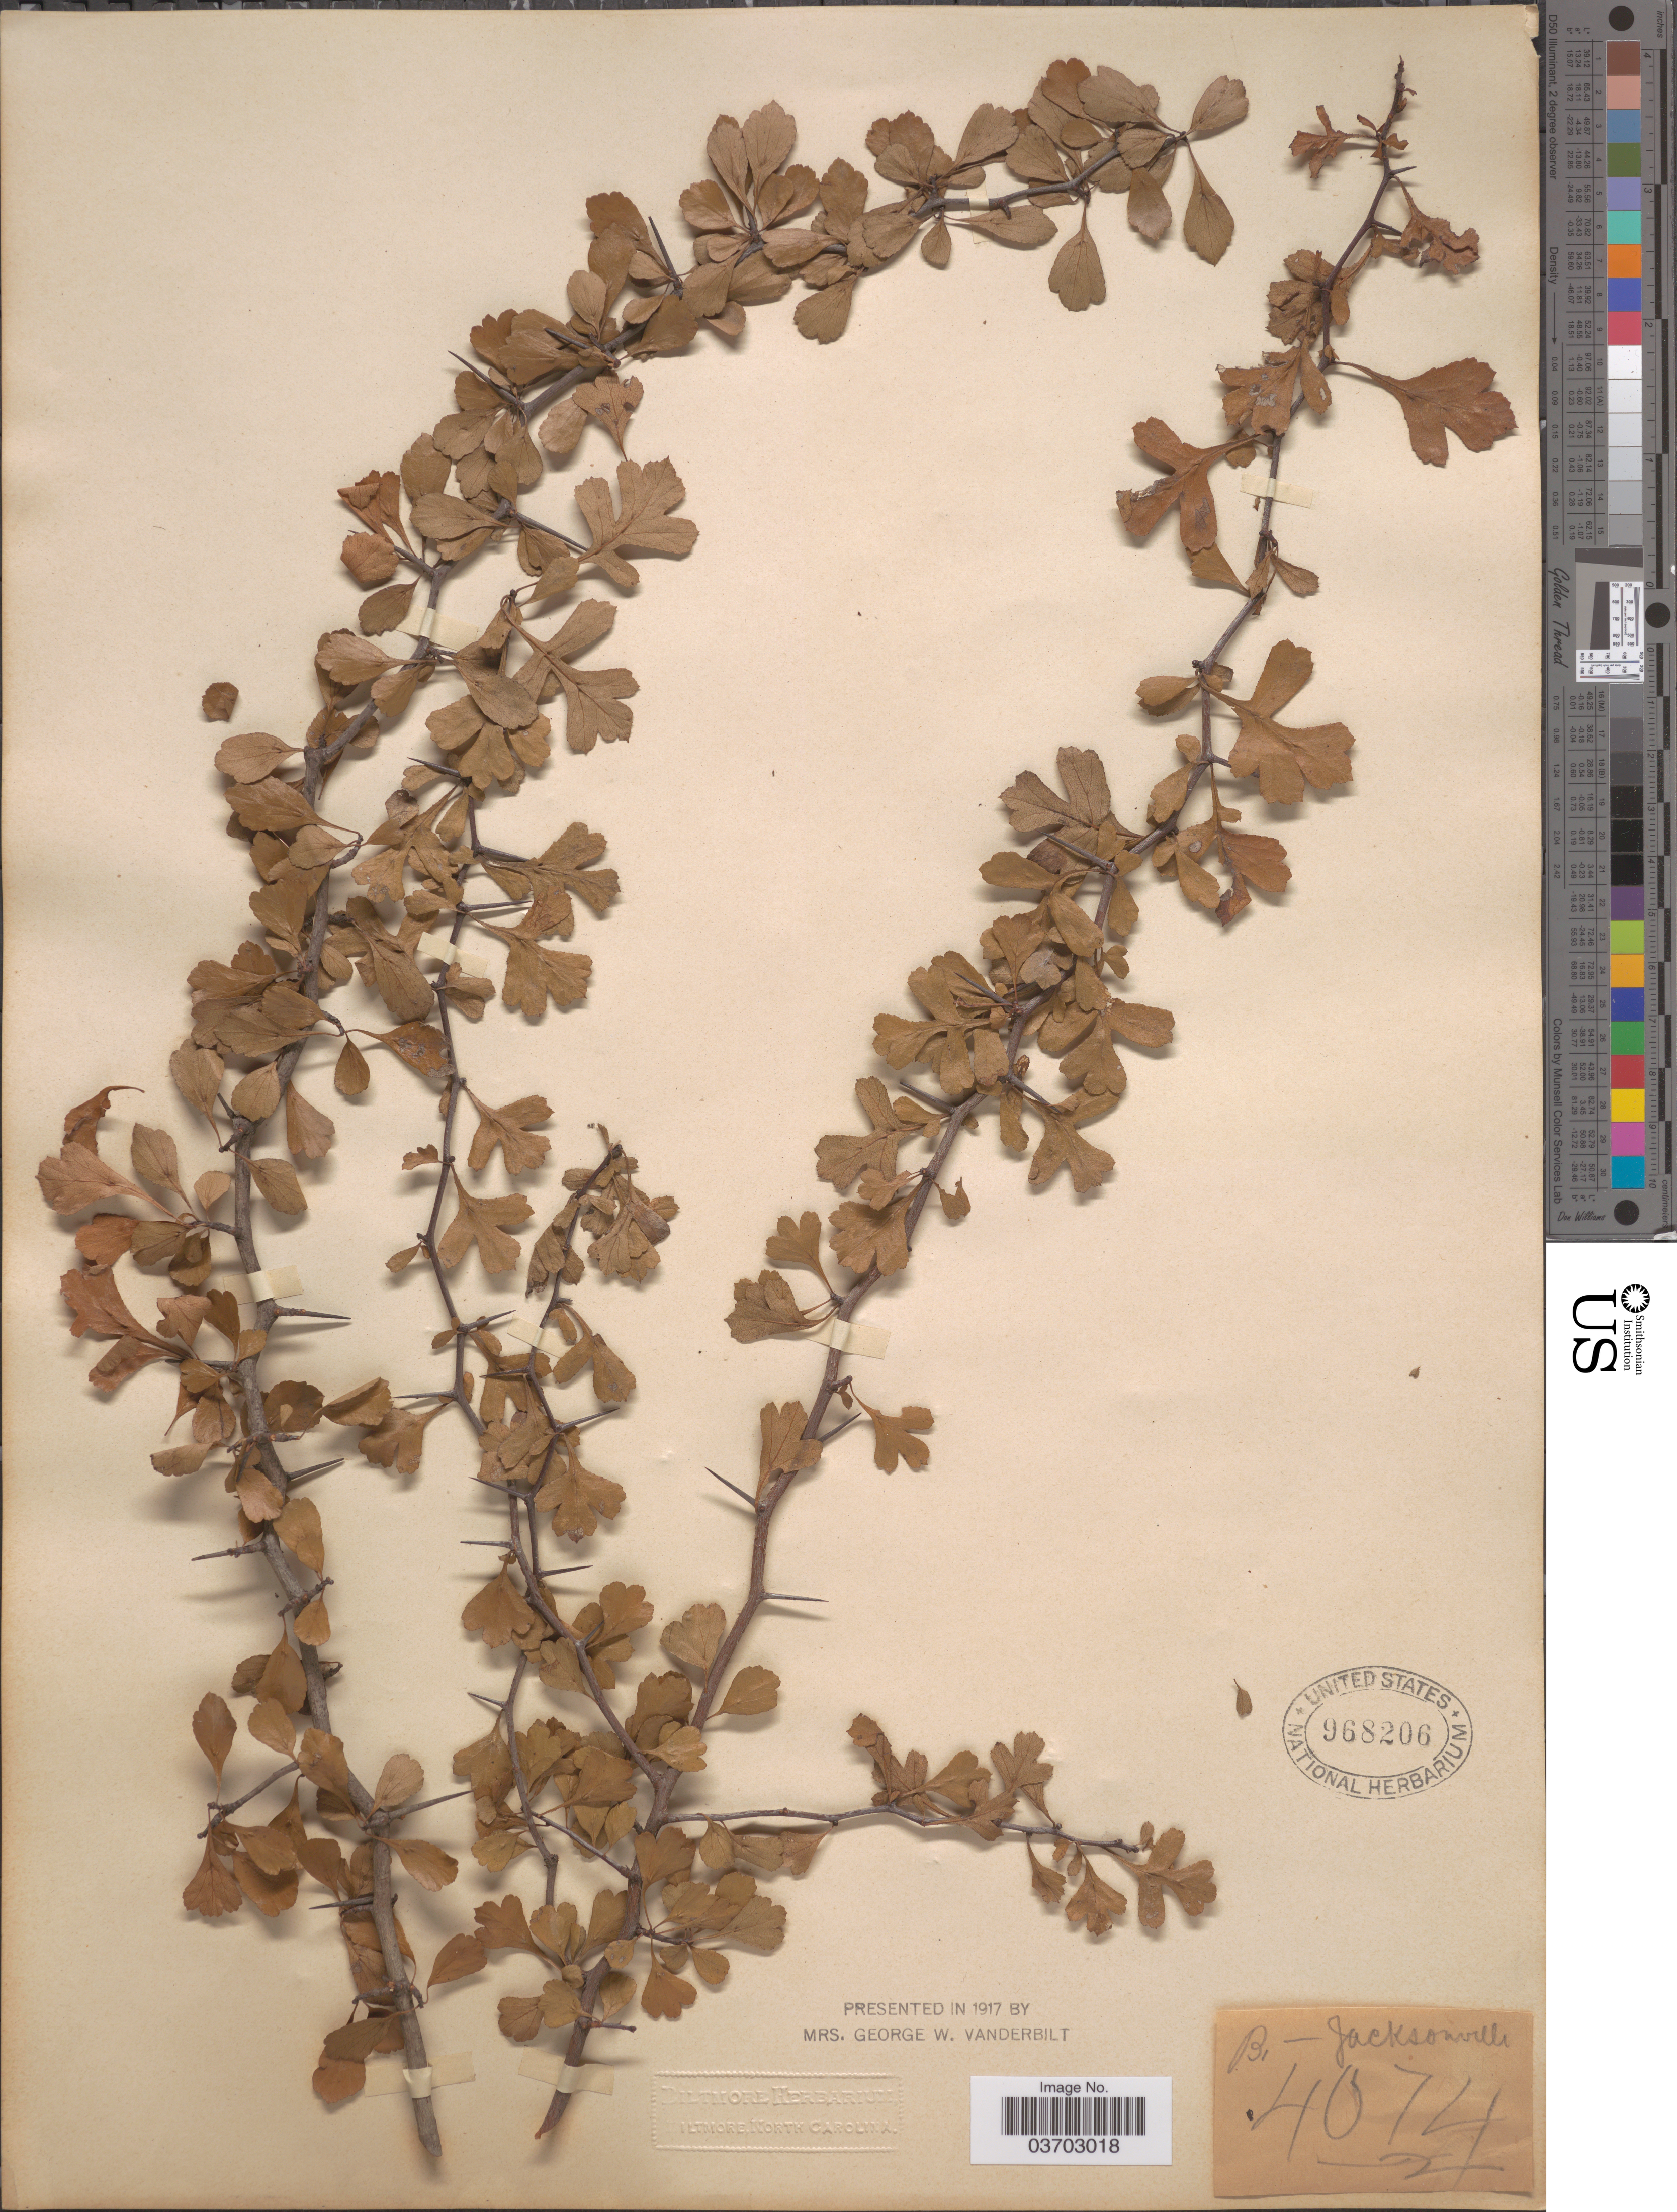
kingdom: Plantae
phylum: Tracheophyta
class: Magnoliopsida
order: Rosales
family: Rosaceae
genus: Crataegus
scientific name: Crataegus necopinata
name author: Pojark.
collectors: ex herb. Biltmore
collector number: B/4074/2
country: United States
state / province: North Carolina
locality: Jacksonville.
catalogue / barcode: US 968206